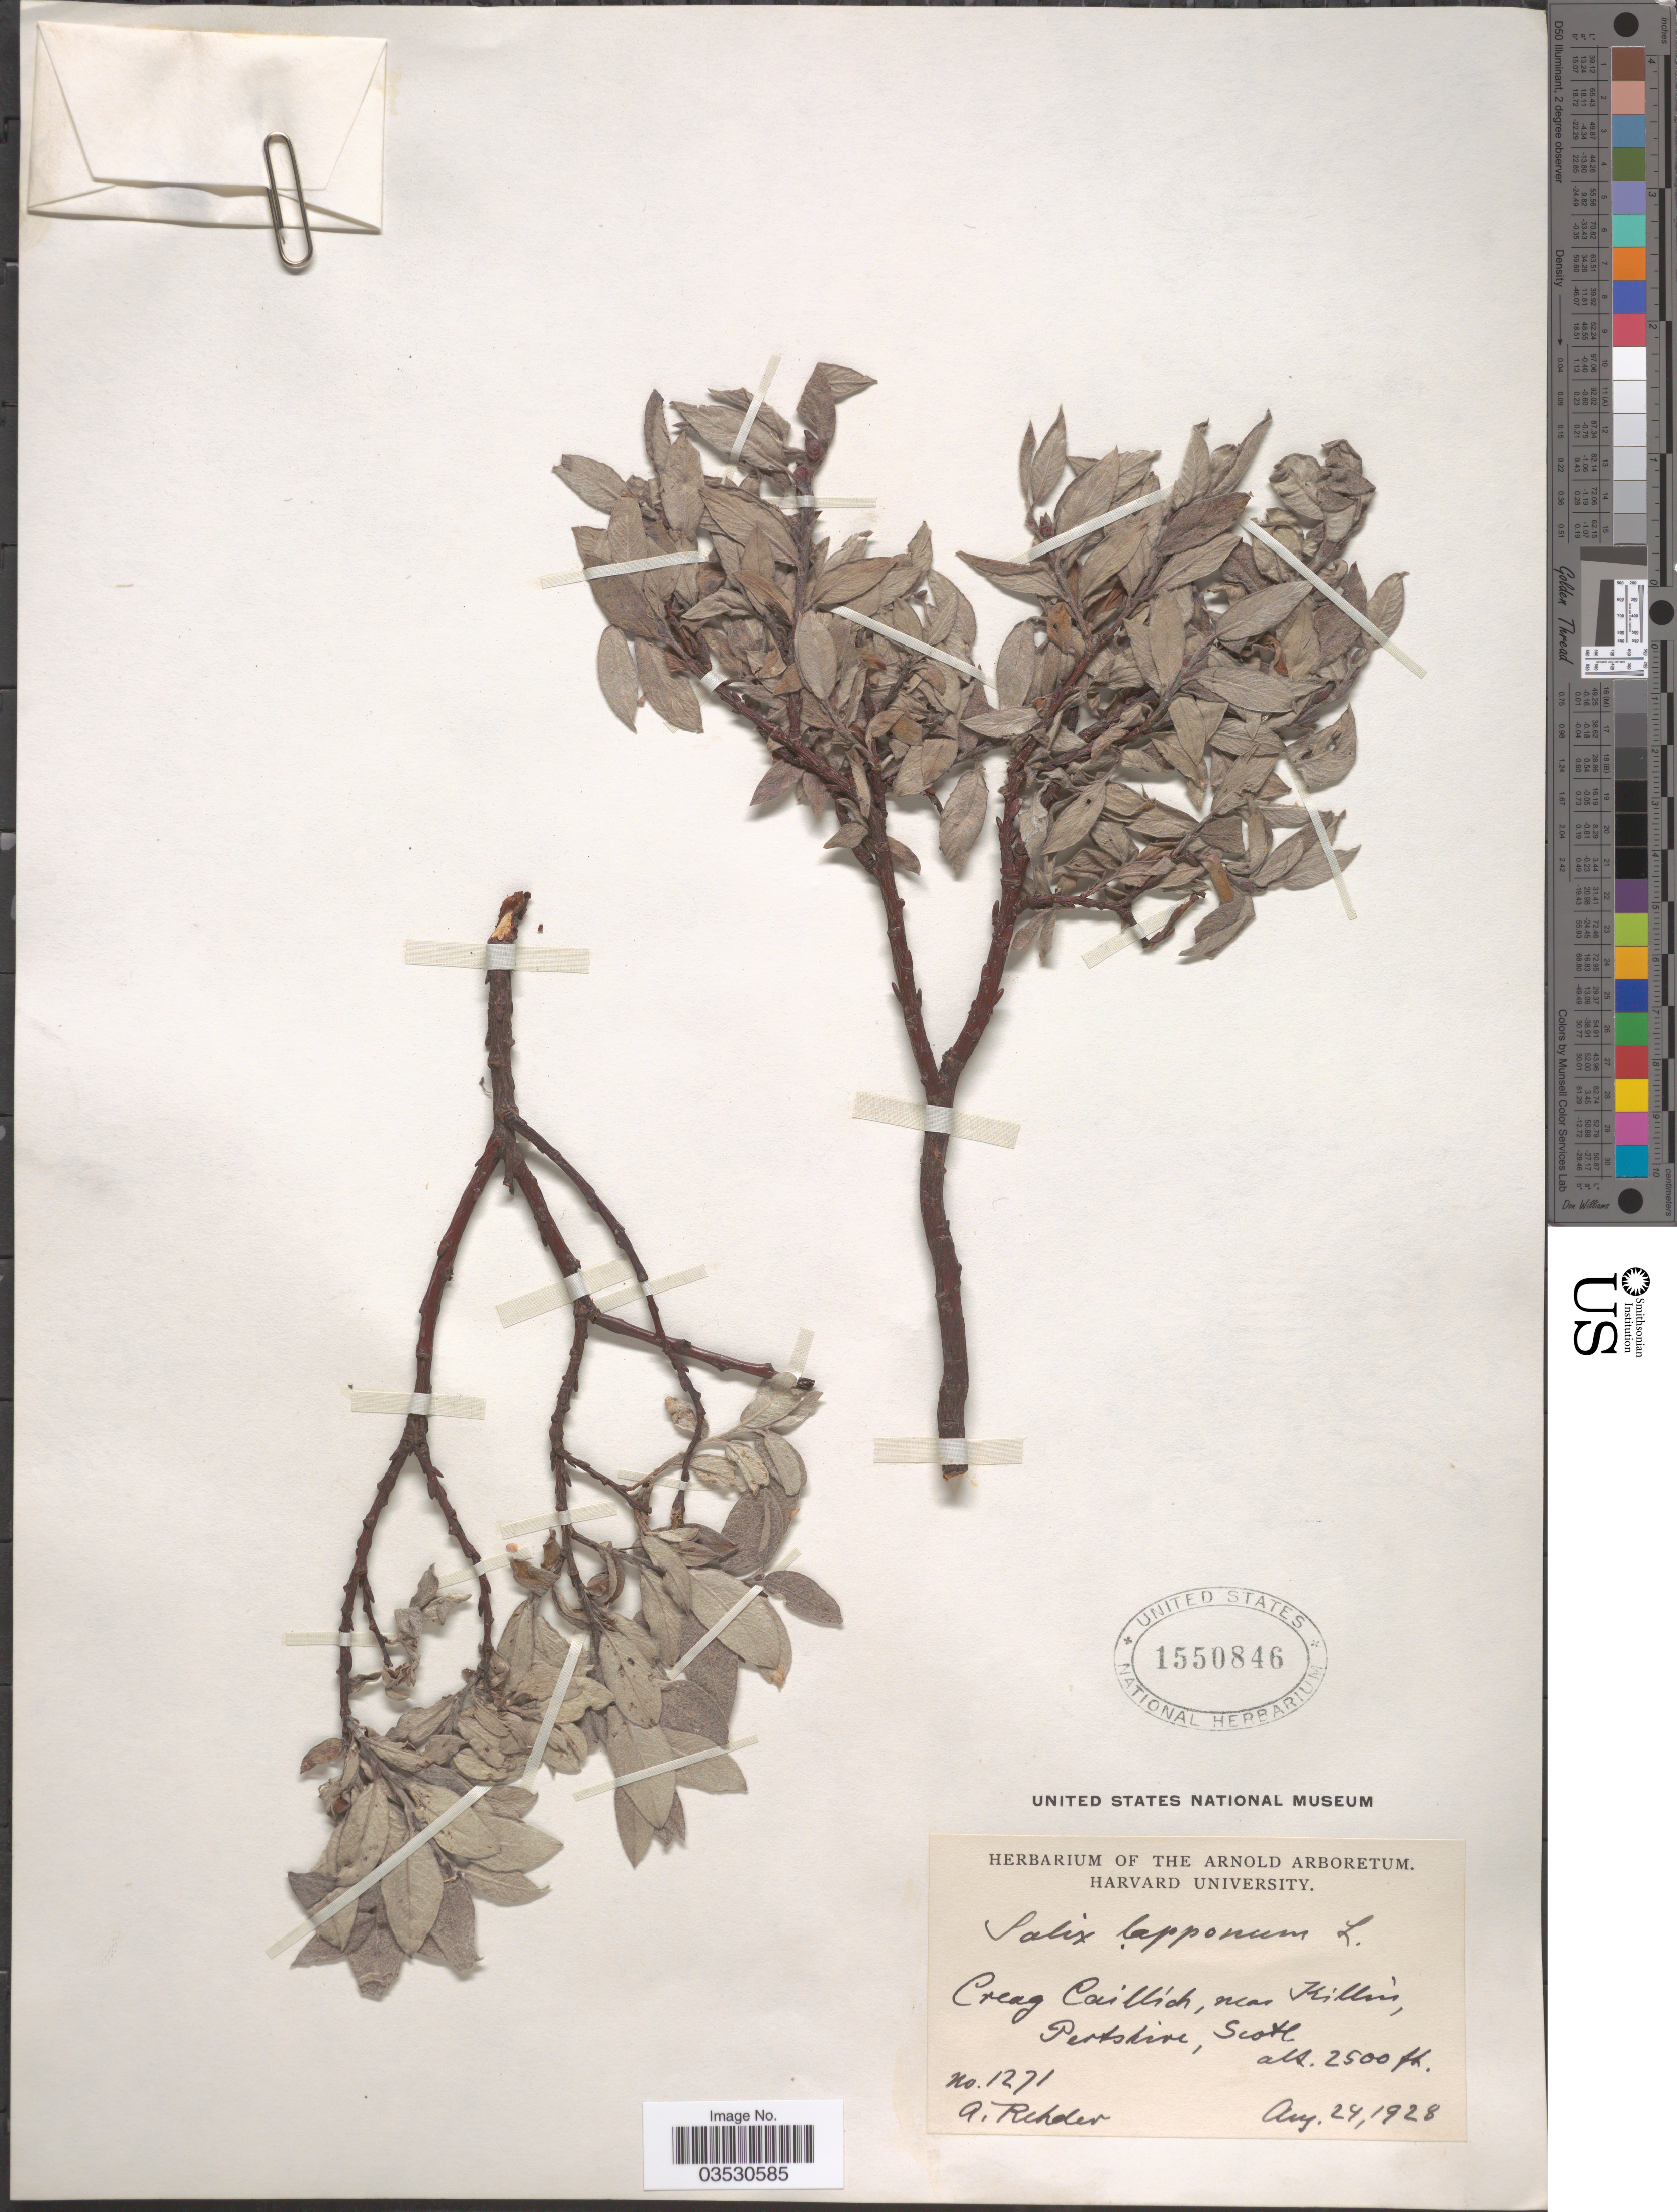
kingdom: Plantae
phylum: Tracheophyta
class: Magnoliopsida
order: Malpighiales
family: Salicaceae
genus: Salix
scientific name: Salix lapponum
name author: L.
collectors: A. Rehder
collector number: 1271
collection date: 1928-08-24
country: United Kingdom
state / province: Scotland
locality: Creag Caillich, near Killin, Perkshire, Scotl.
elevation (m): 762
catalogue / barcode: US 1550846